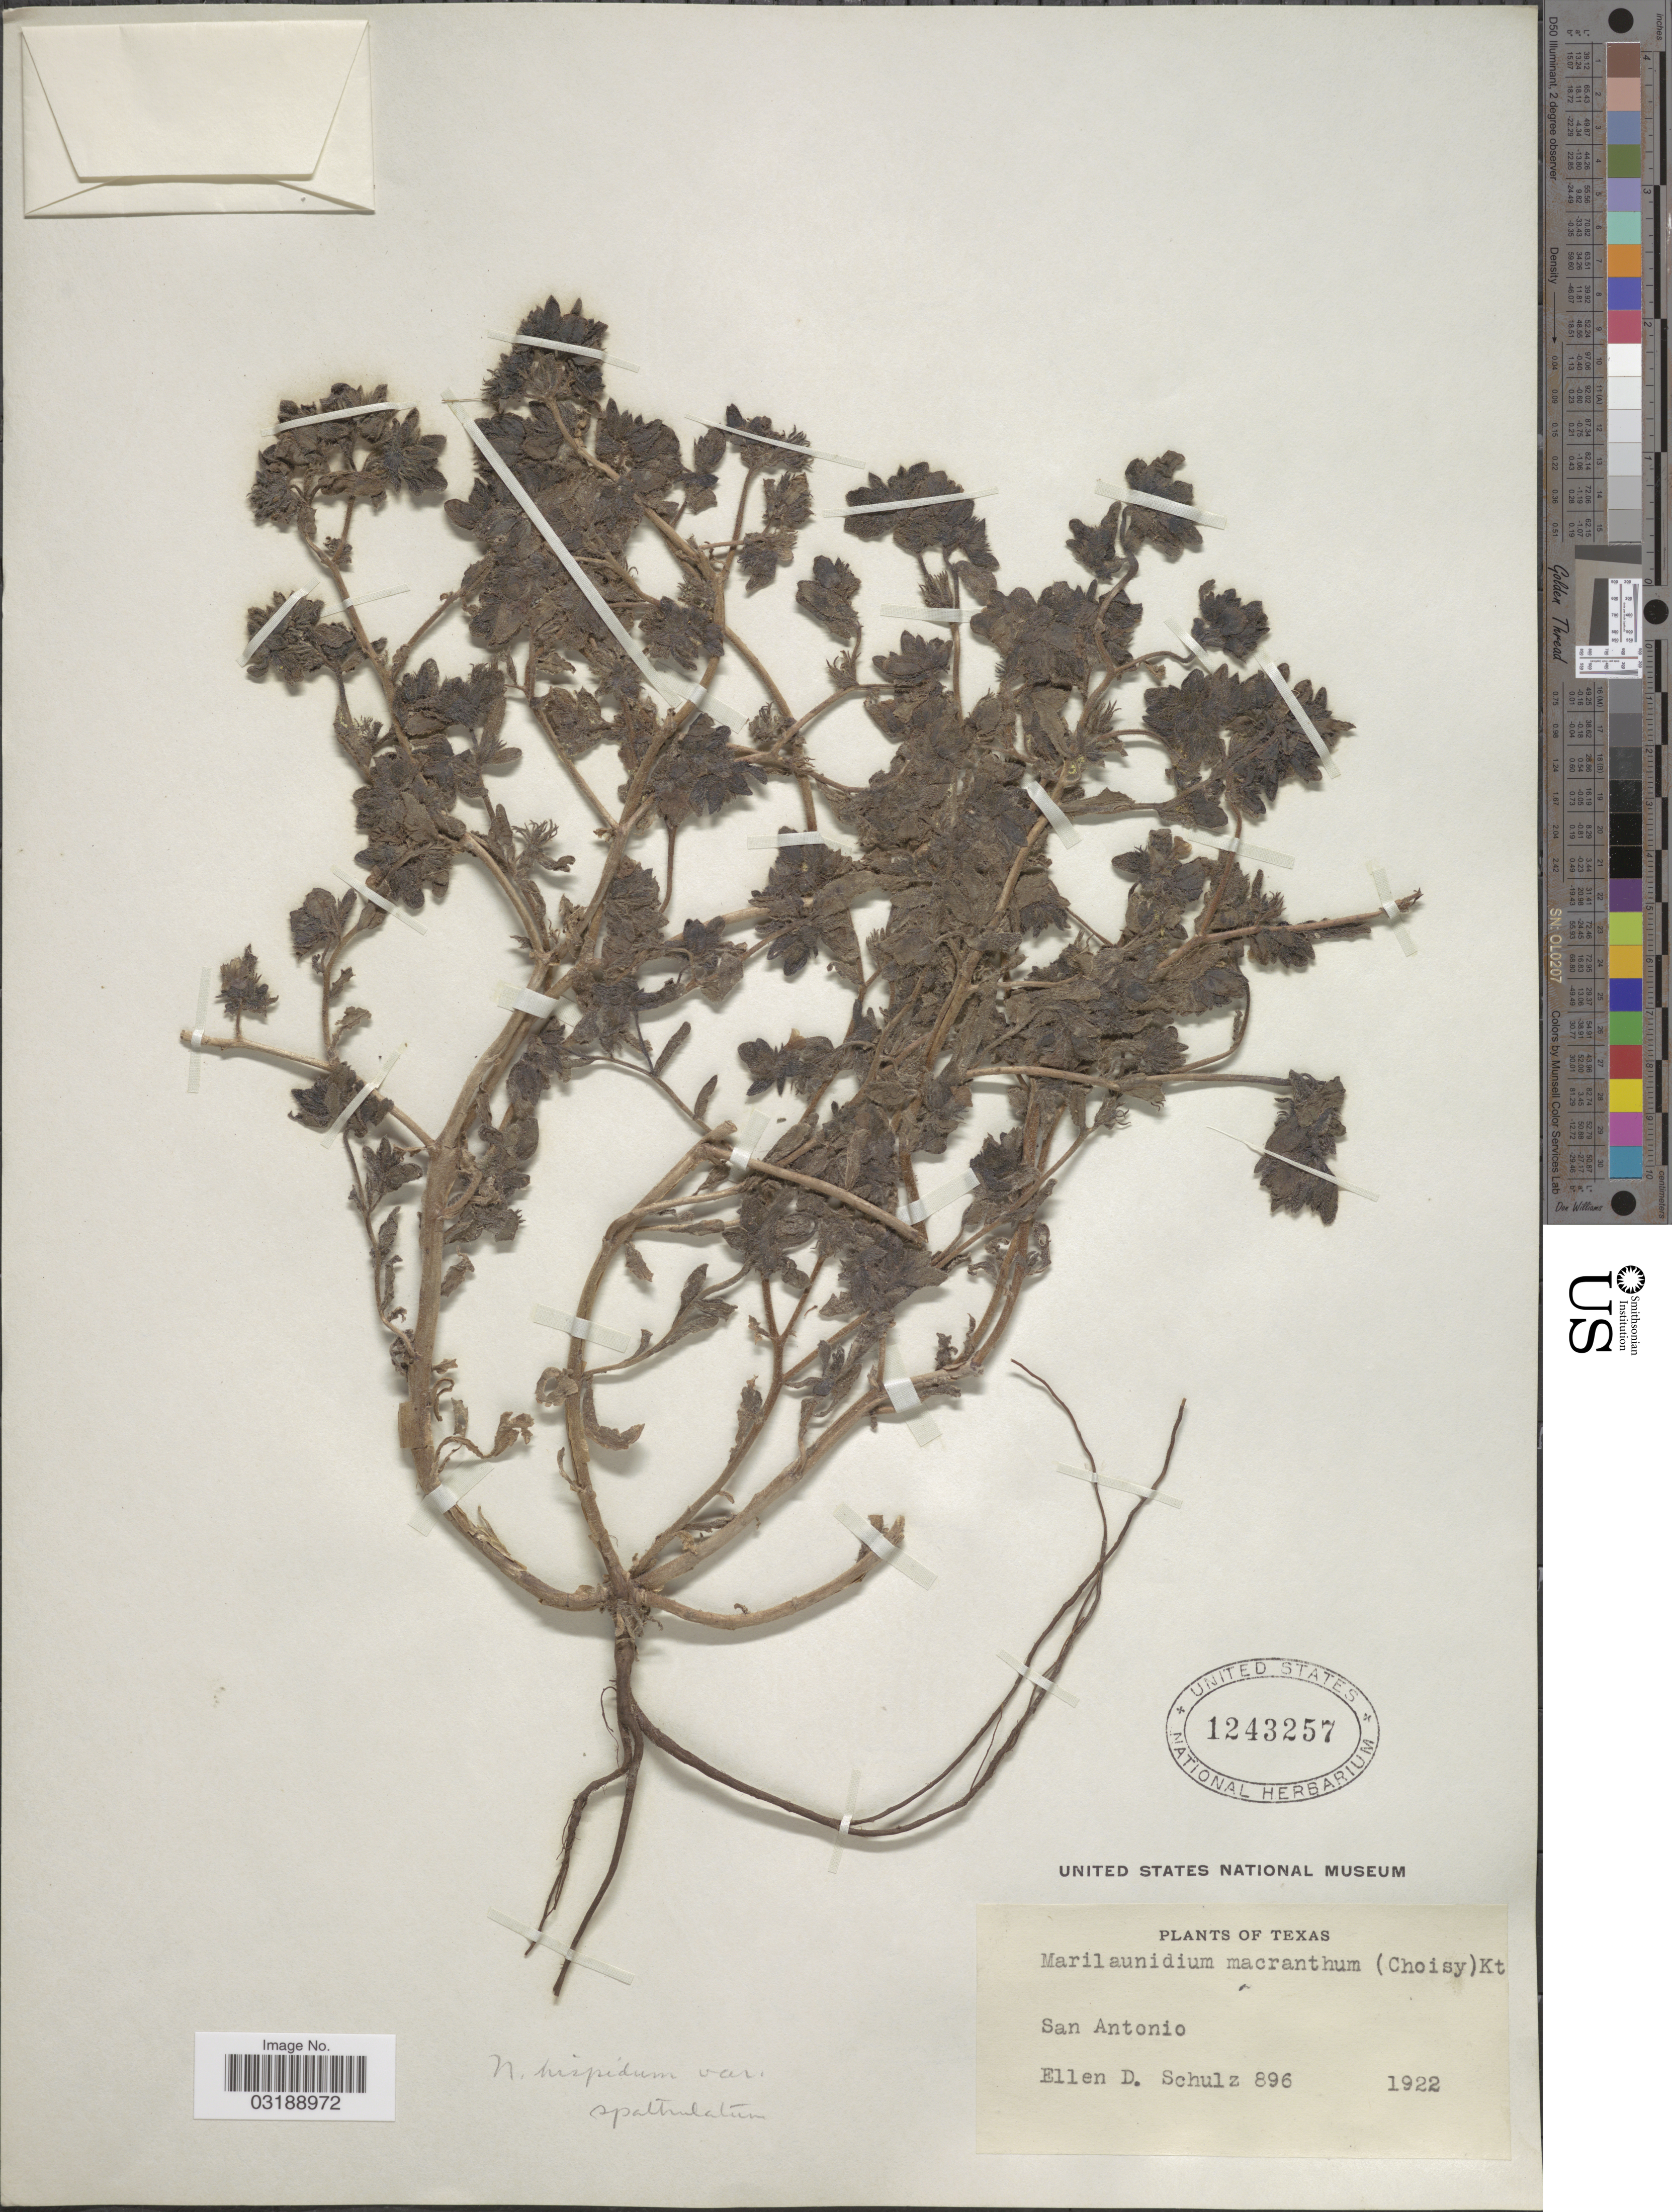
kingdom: Plantae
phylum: Tracheophyta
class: Magnoliopsida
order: Boraginales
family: Namaceae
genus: Nama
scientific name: Nama hispida var. spathulatum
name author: (Torr.) C.L. Hitchc.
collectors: E. D. Schulz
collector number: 896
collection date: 1922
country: United States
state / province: Texas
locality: San Antonio.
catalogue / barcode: US 1243257